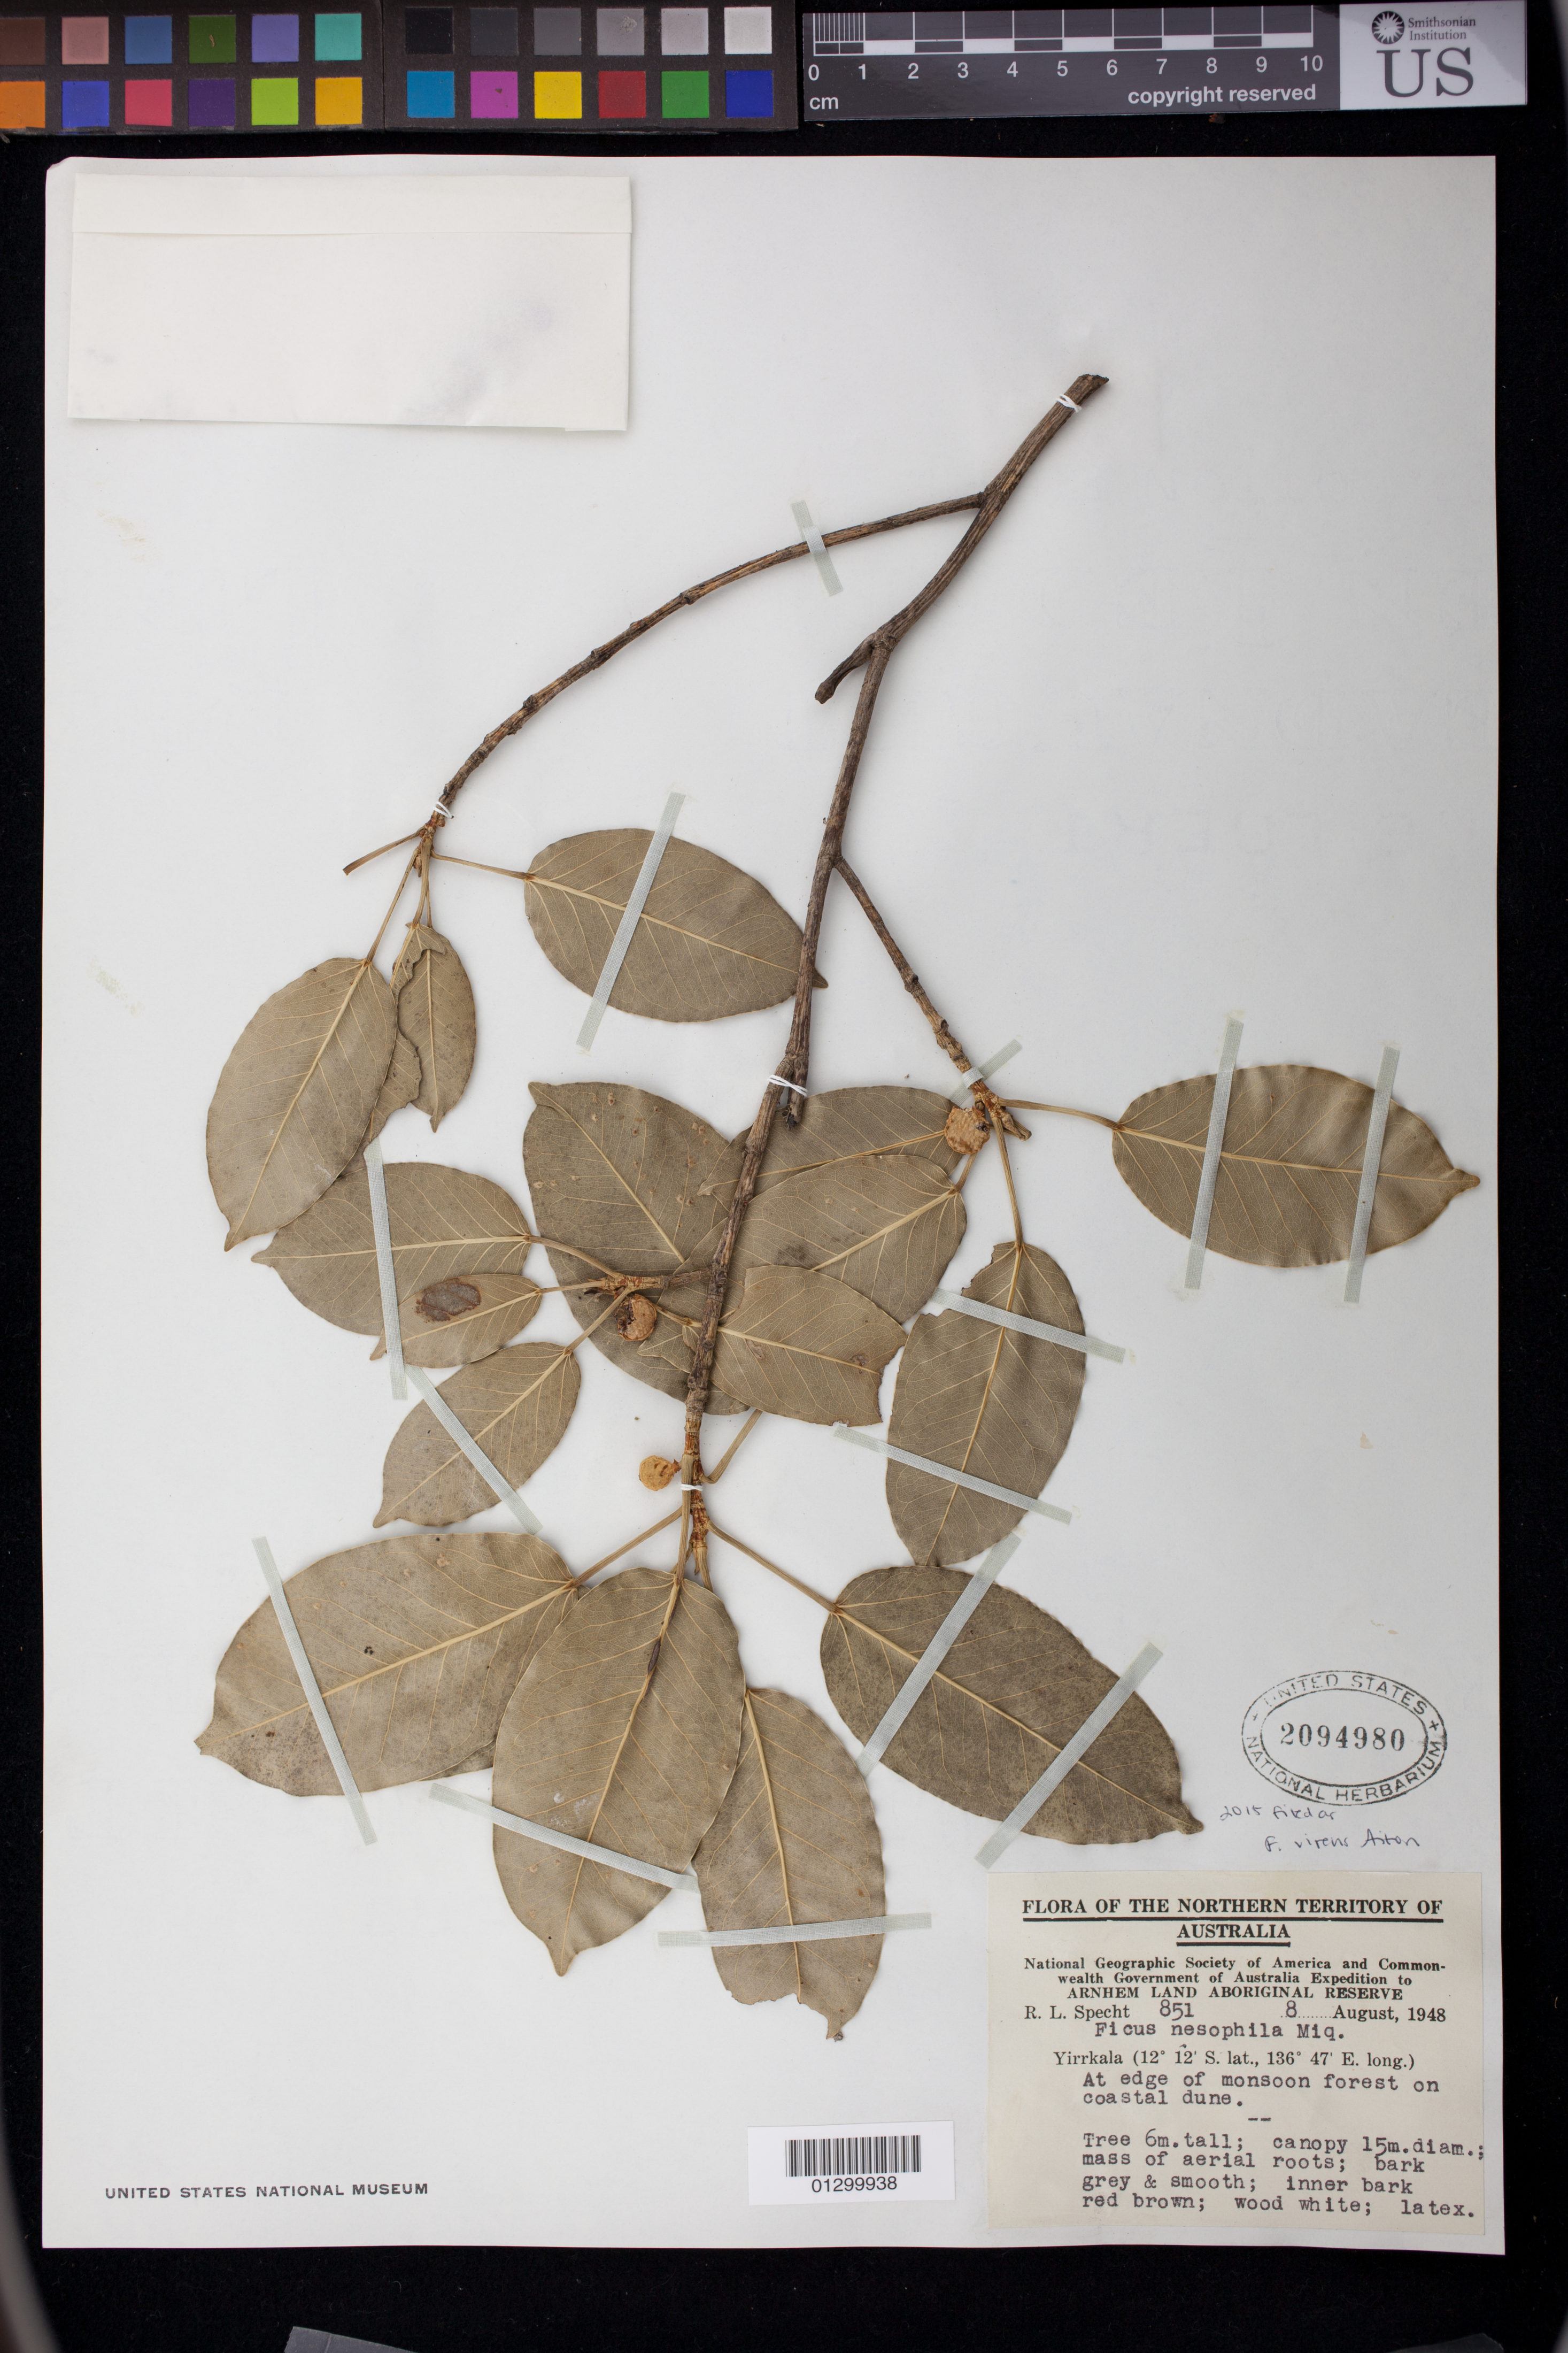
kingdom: Plantae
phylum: Tracheophyta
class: Magnoliopsida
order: Rosales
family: Moraceae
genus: Ficus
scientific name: Ficus virens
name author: Aiton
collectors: R. L. Specht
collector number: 851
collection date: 1948-08-08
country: Australia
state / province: Northern Territory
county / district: East Arnhem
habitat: At edge of monsoon forest on coastal dune.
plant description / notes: Tree 6 m. tall; canopy 15 m. diam.; mass of aerial roots; bark grey and smooth; inner bark red brown; wood white; latex.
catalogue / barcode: US 2094980